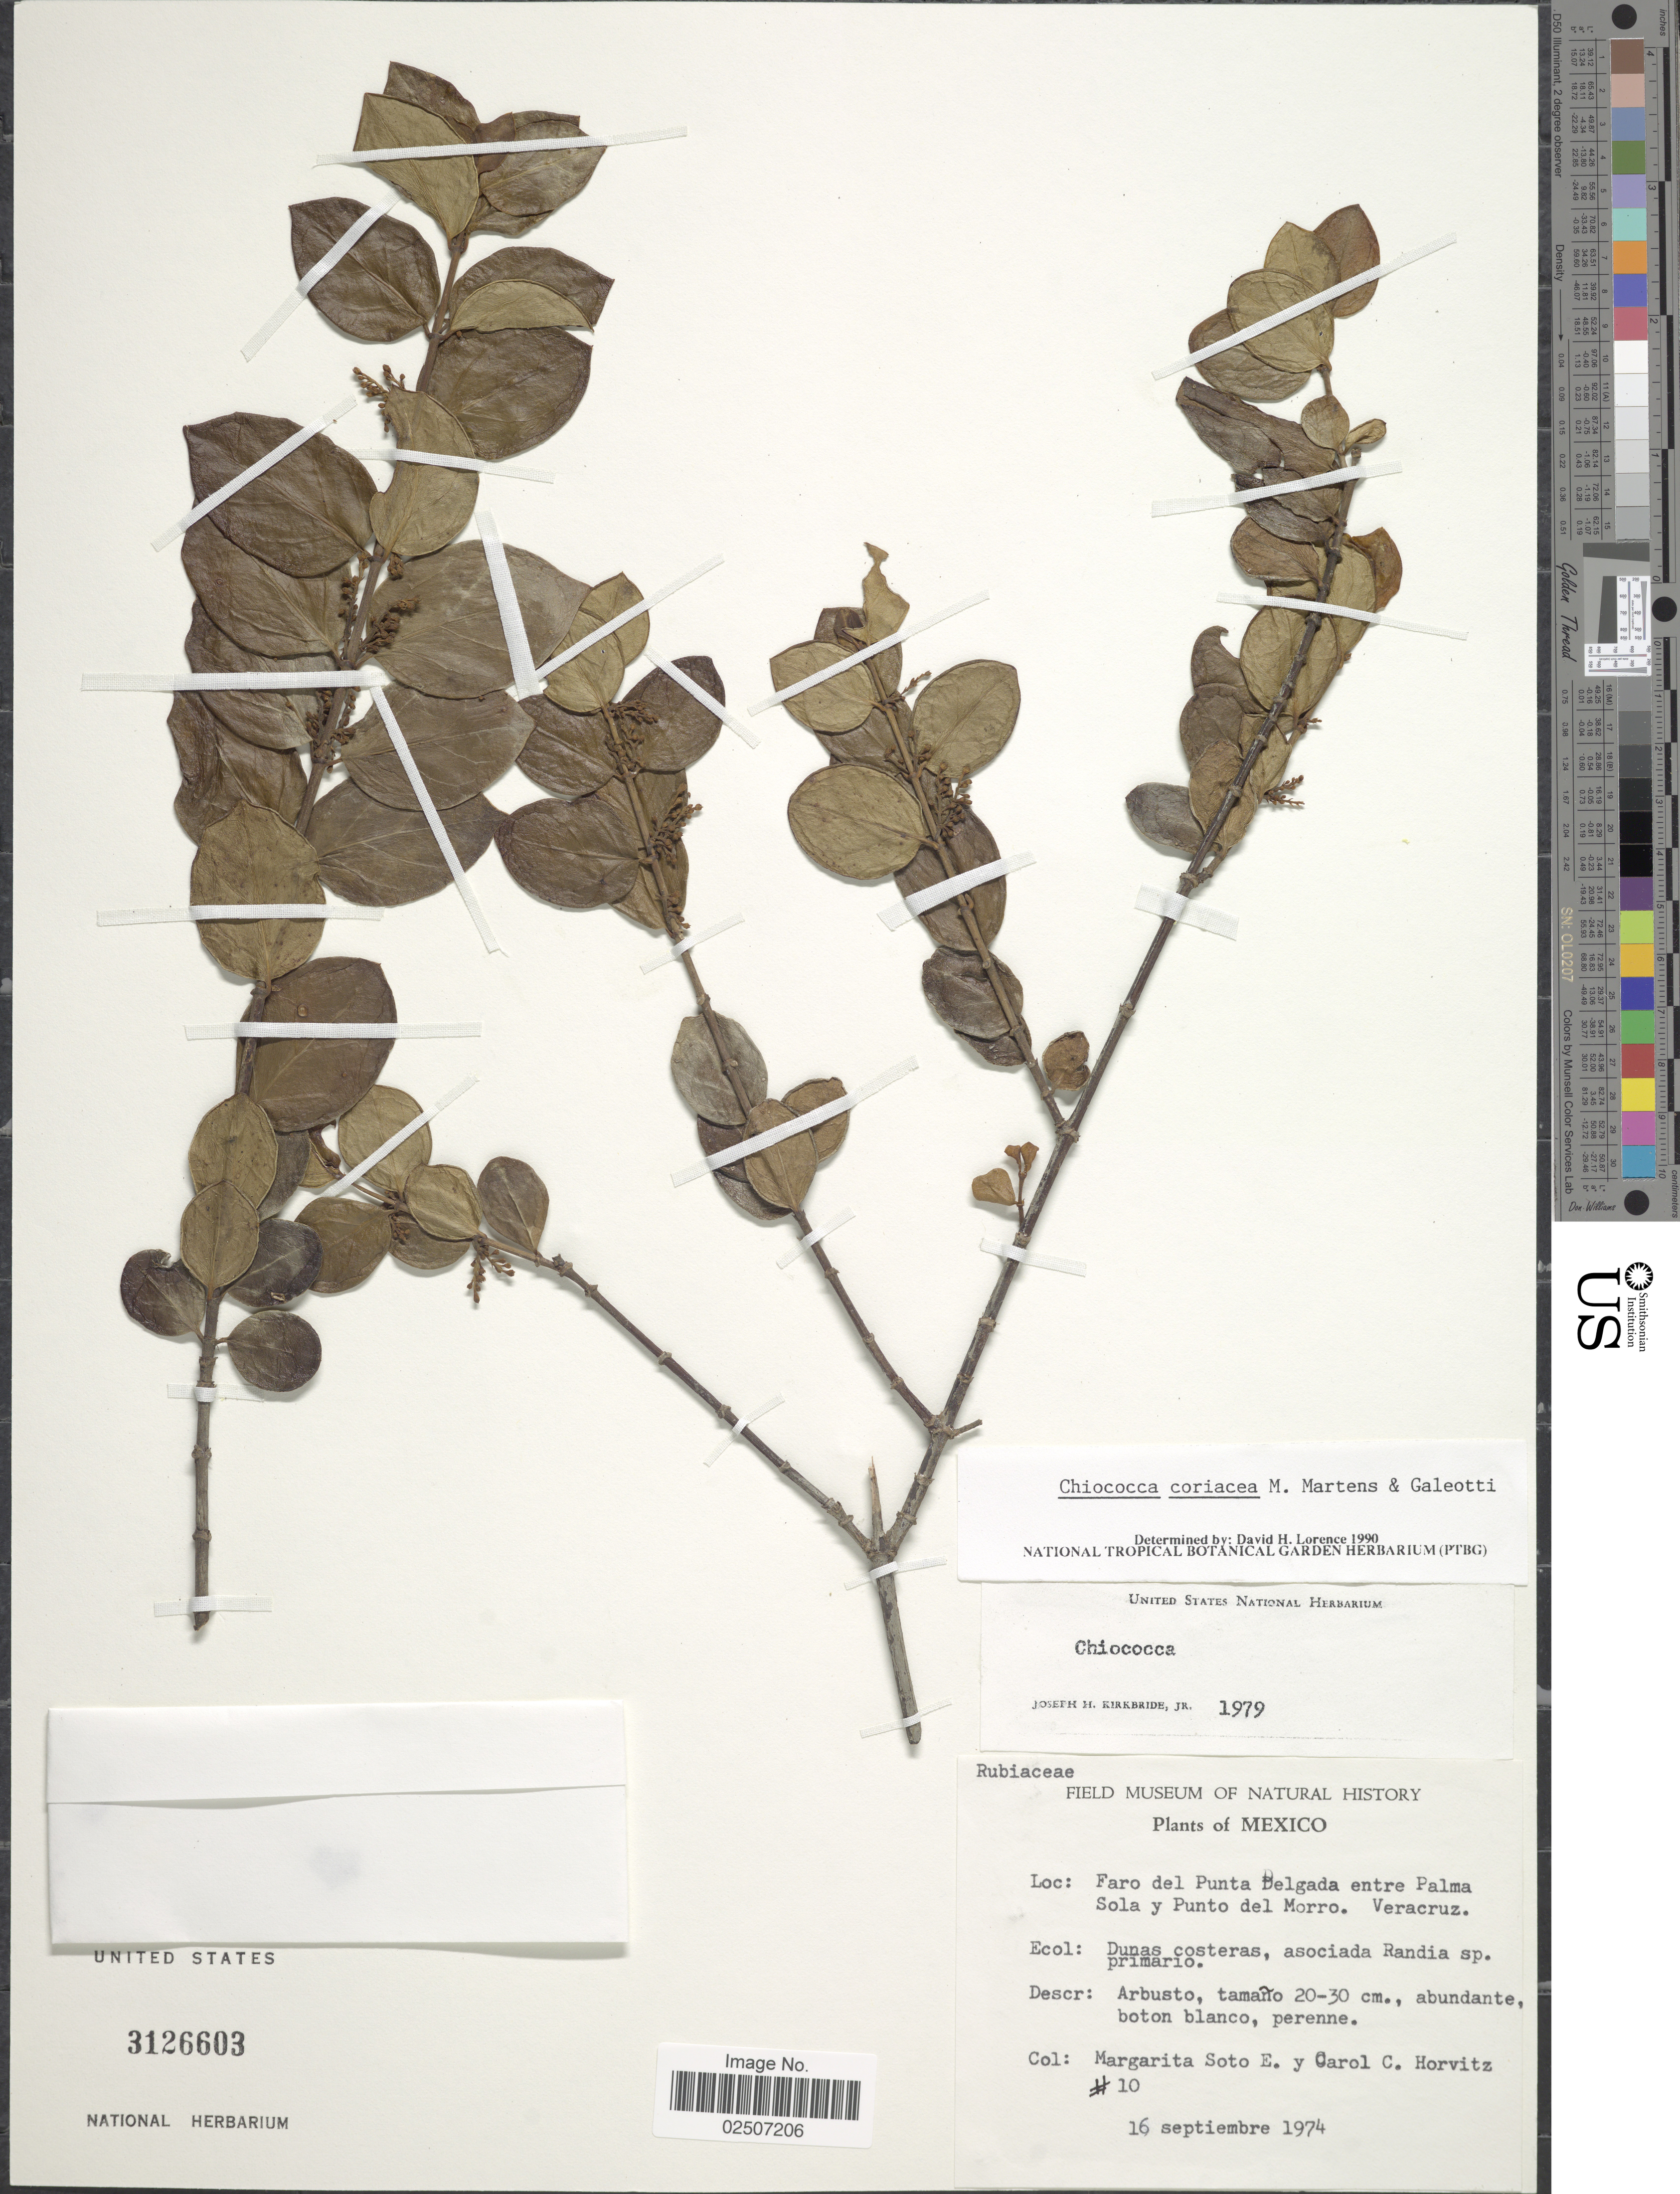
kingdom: Plantae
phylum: Tracheophyta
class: Magnoliopsida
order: Gentianales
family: Rubiaceae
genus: Chiococca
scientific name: Chiococca coriacea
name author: M. Martens & Galeotti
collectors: M. Soto & C. Horvitz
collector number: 10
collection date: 1974-09-16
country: Mexico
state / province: Veracruz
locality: Faro del Punta Delgada entre Palma Sola y Punto del Morro. Veracruz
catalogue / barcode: US 3126603